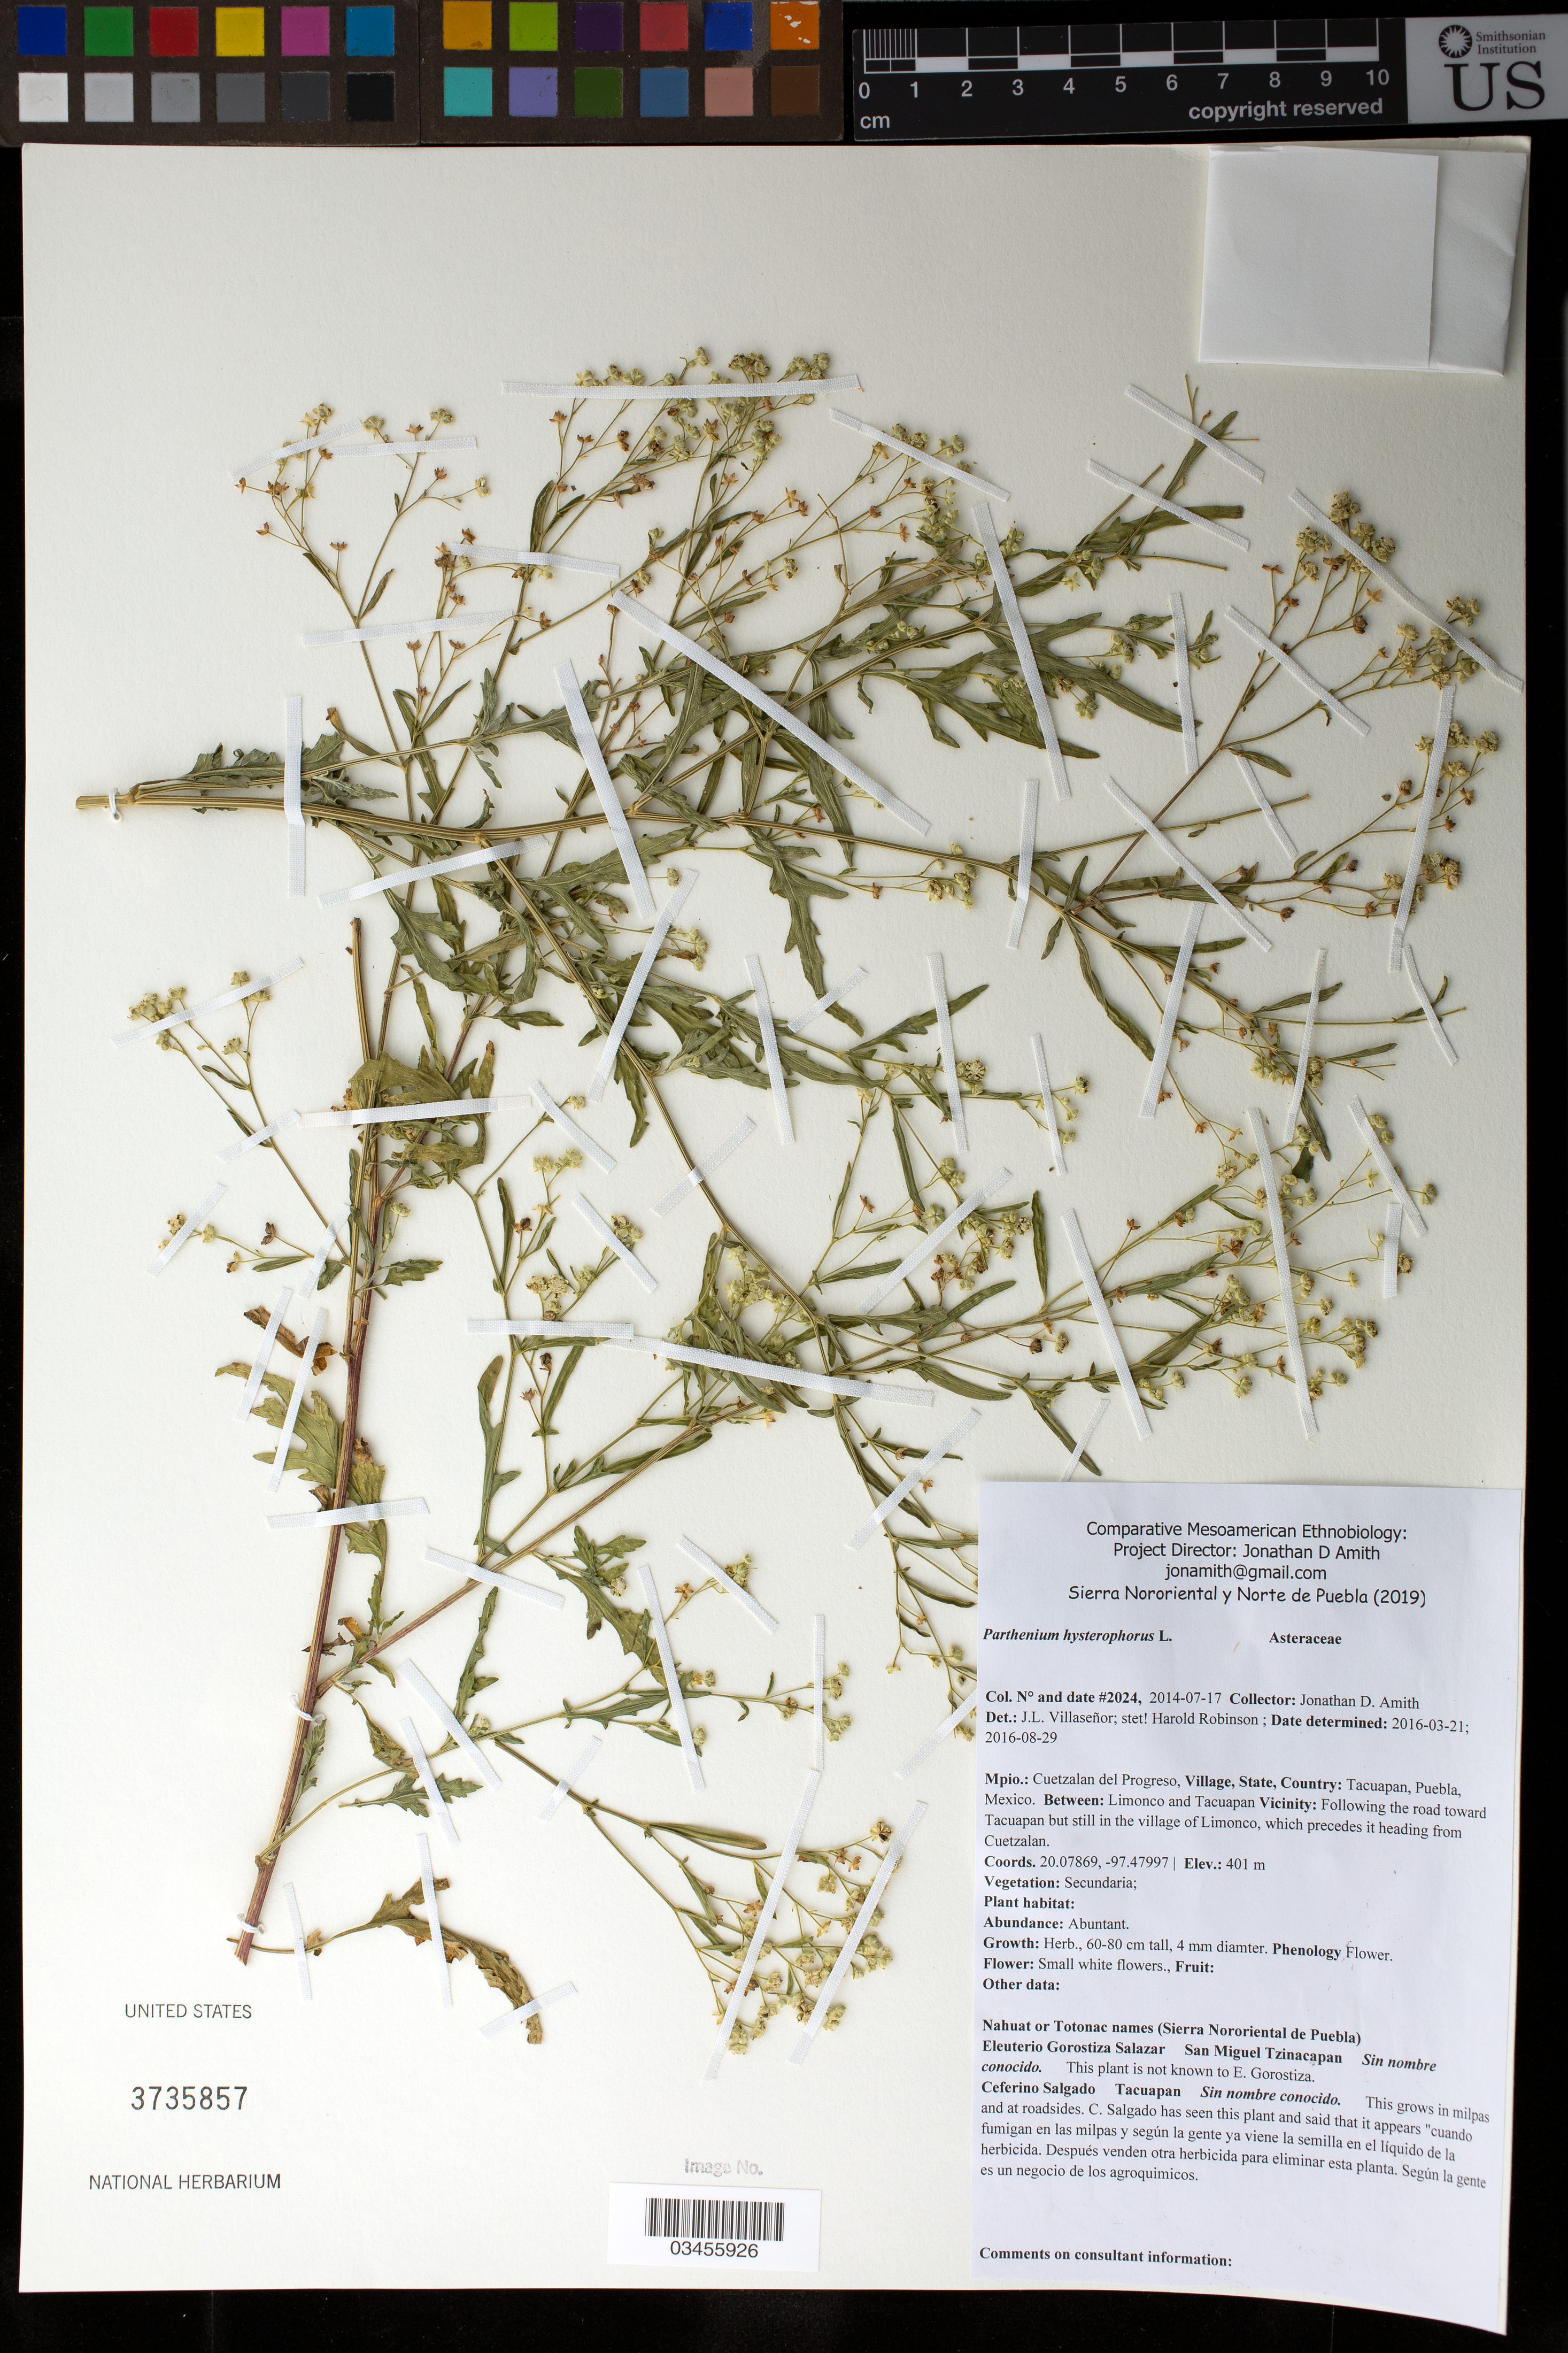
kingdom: Plantae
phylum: Tracheophyta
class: Magnoliopsida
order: Asterales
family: Asteraceae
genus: Parthenium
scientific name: Parthenium hysterophorus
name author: L.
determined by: Robinson, Harold E., (US)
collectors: J. D. Amith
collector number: JDA_02024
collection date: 2014-07-17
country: México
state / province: Puebla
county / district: Cuetzalan del Progreso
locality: PUEBLO: Tacuapan; LOCALIDAD EXACTA: Following the road toward Tacuapa but still in the village of Limonco, which precedes it heading from Cuetzalan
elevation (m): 401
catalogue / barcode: US 3735857